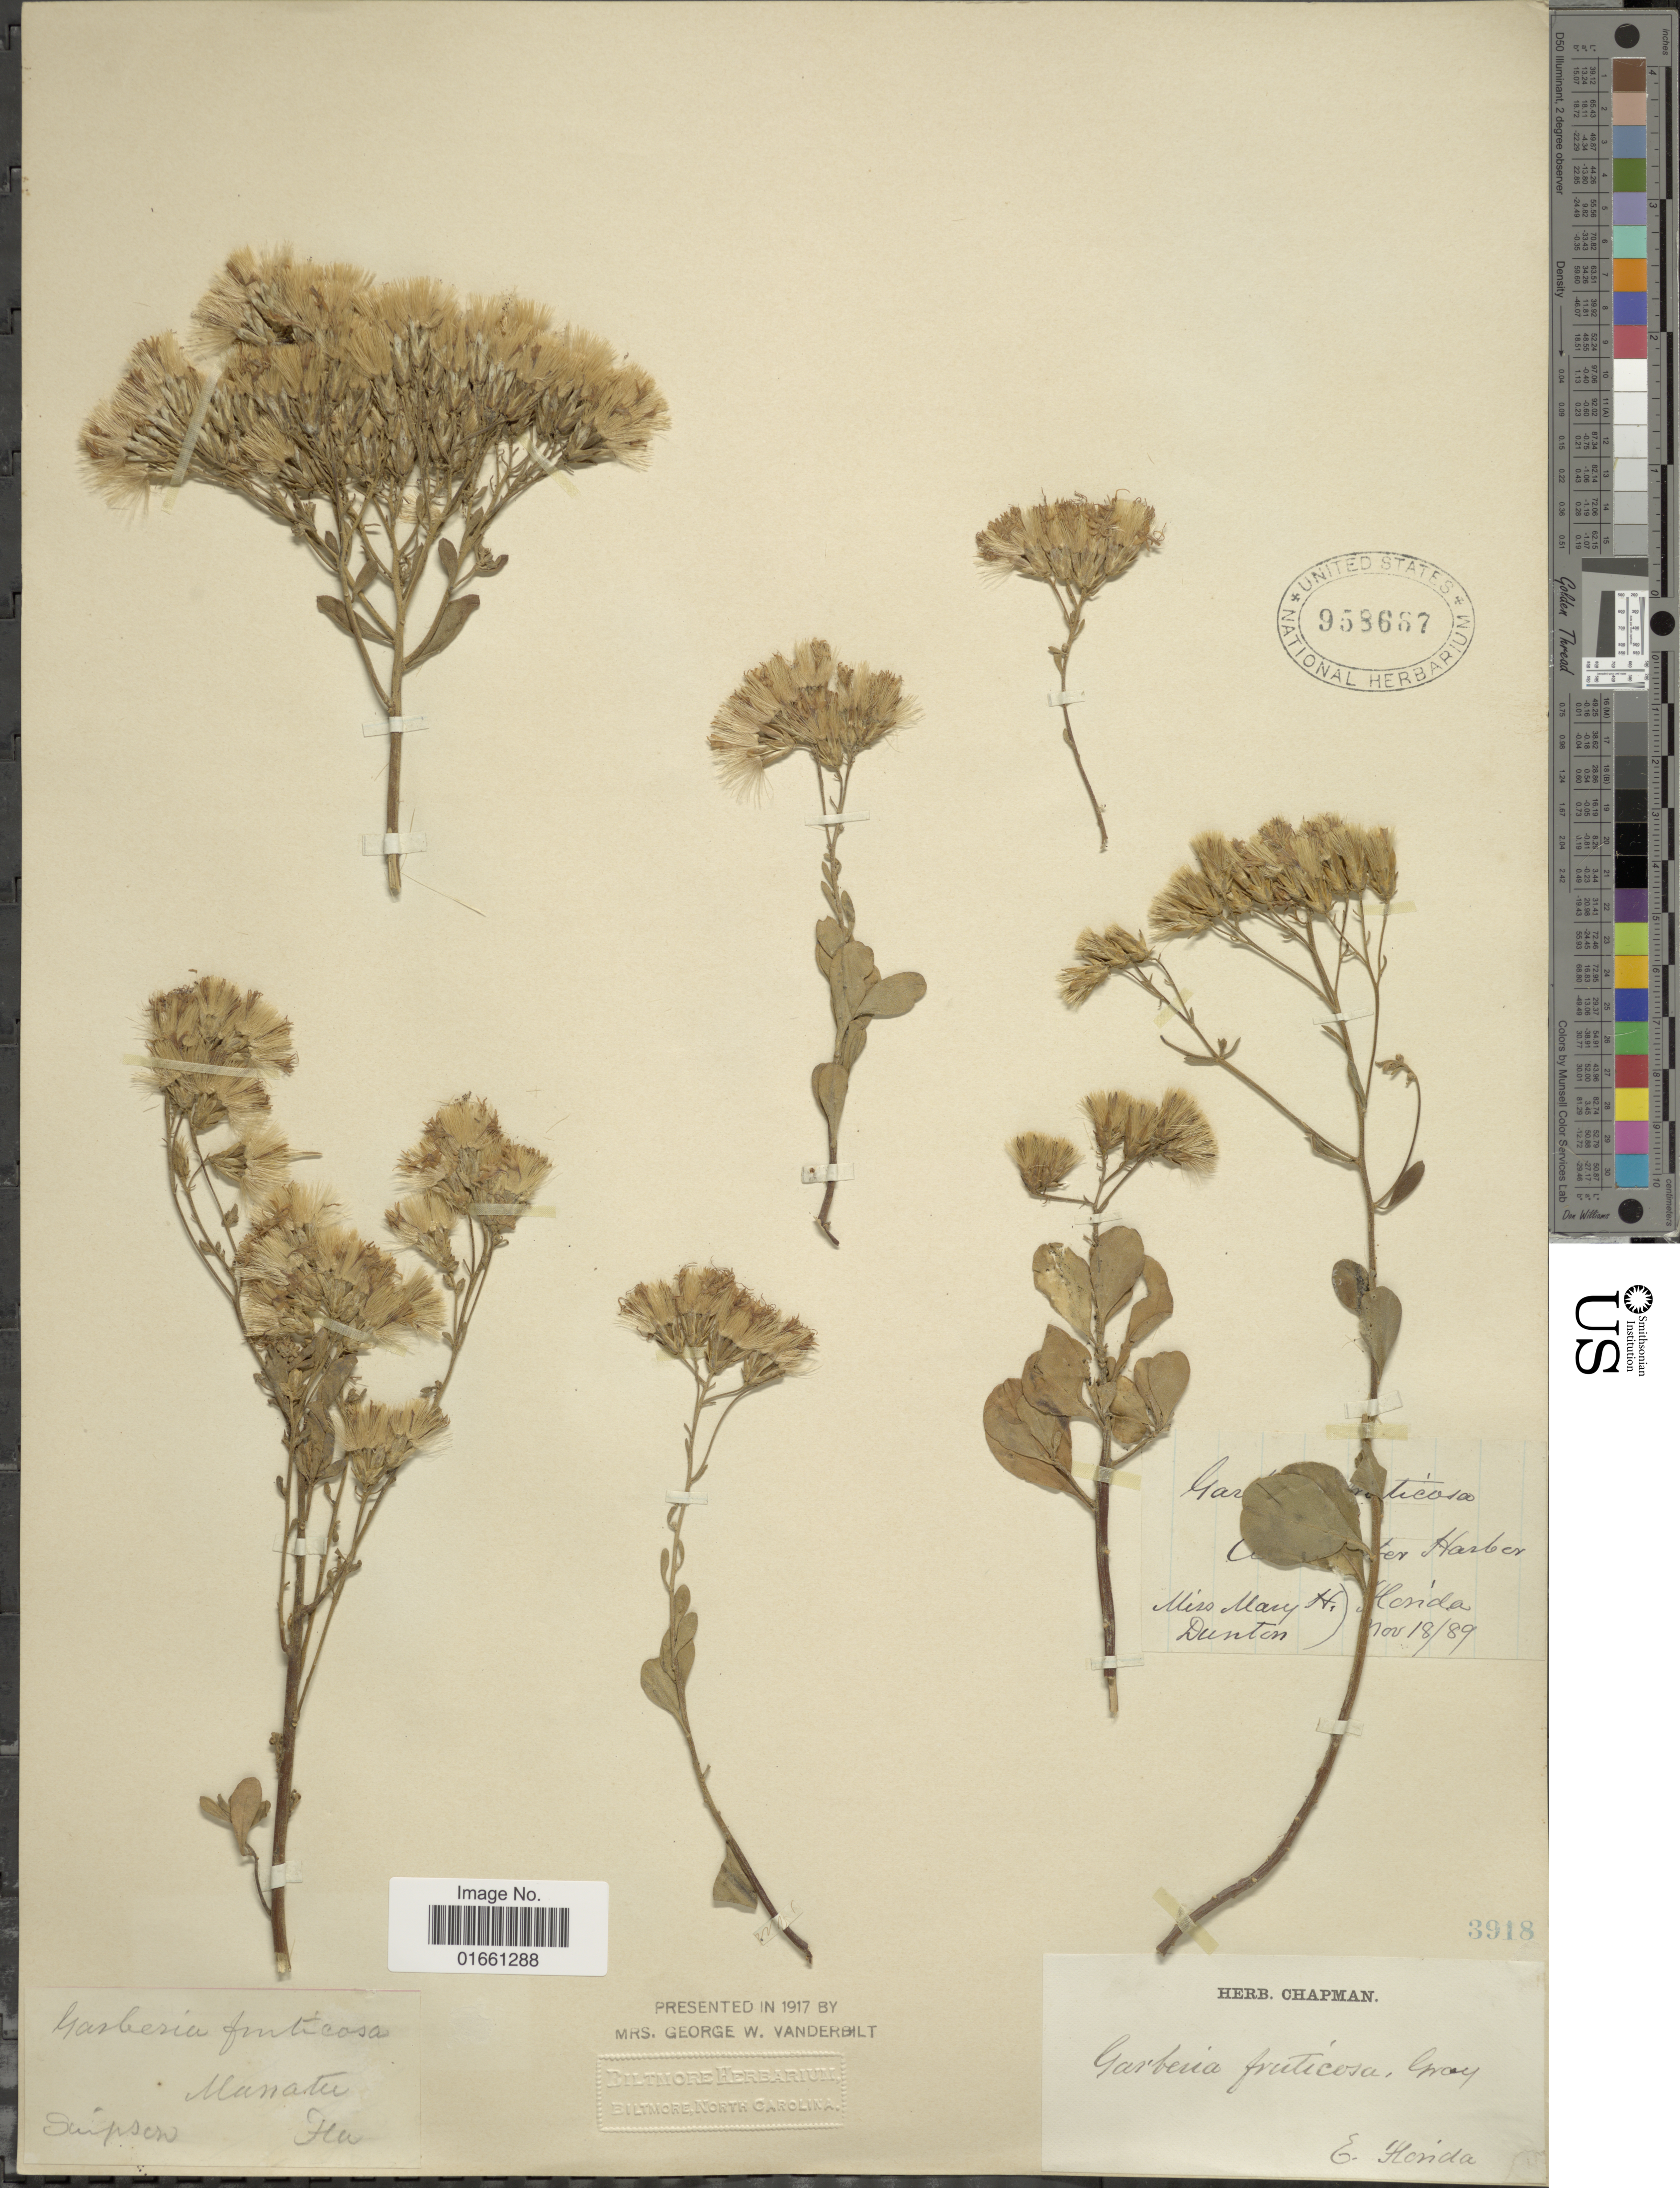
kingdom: Plantae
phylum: Tracheophyta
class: Magnoliopsida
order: Asterales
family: Asteraceae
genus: Garberia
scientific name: Garberia heterophylla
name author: (W. Bartram) Merr. & F. Harper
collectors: M. Dunton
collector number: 3918 ?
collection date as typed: Transcribed d/m/y: 18/11/89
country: United States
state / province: Florida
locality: [illegible text] Harbor, E. Florida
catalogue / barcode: US 958687